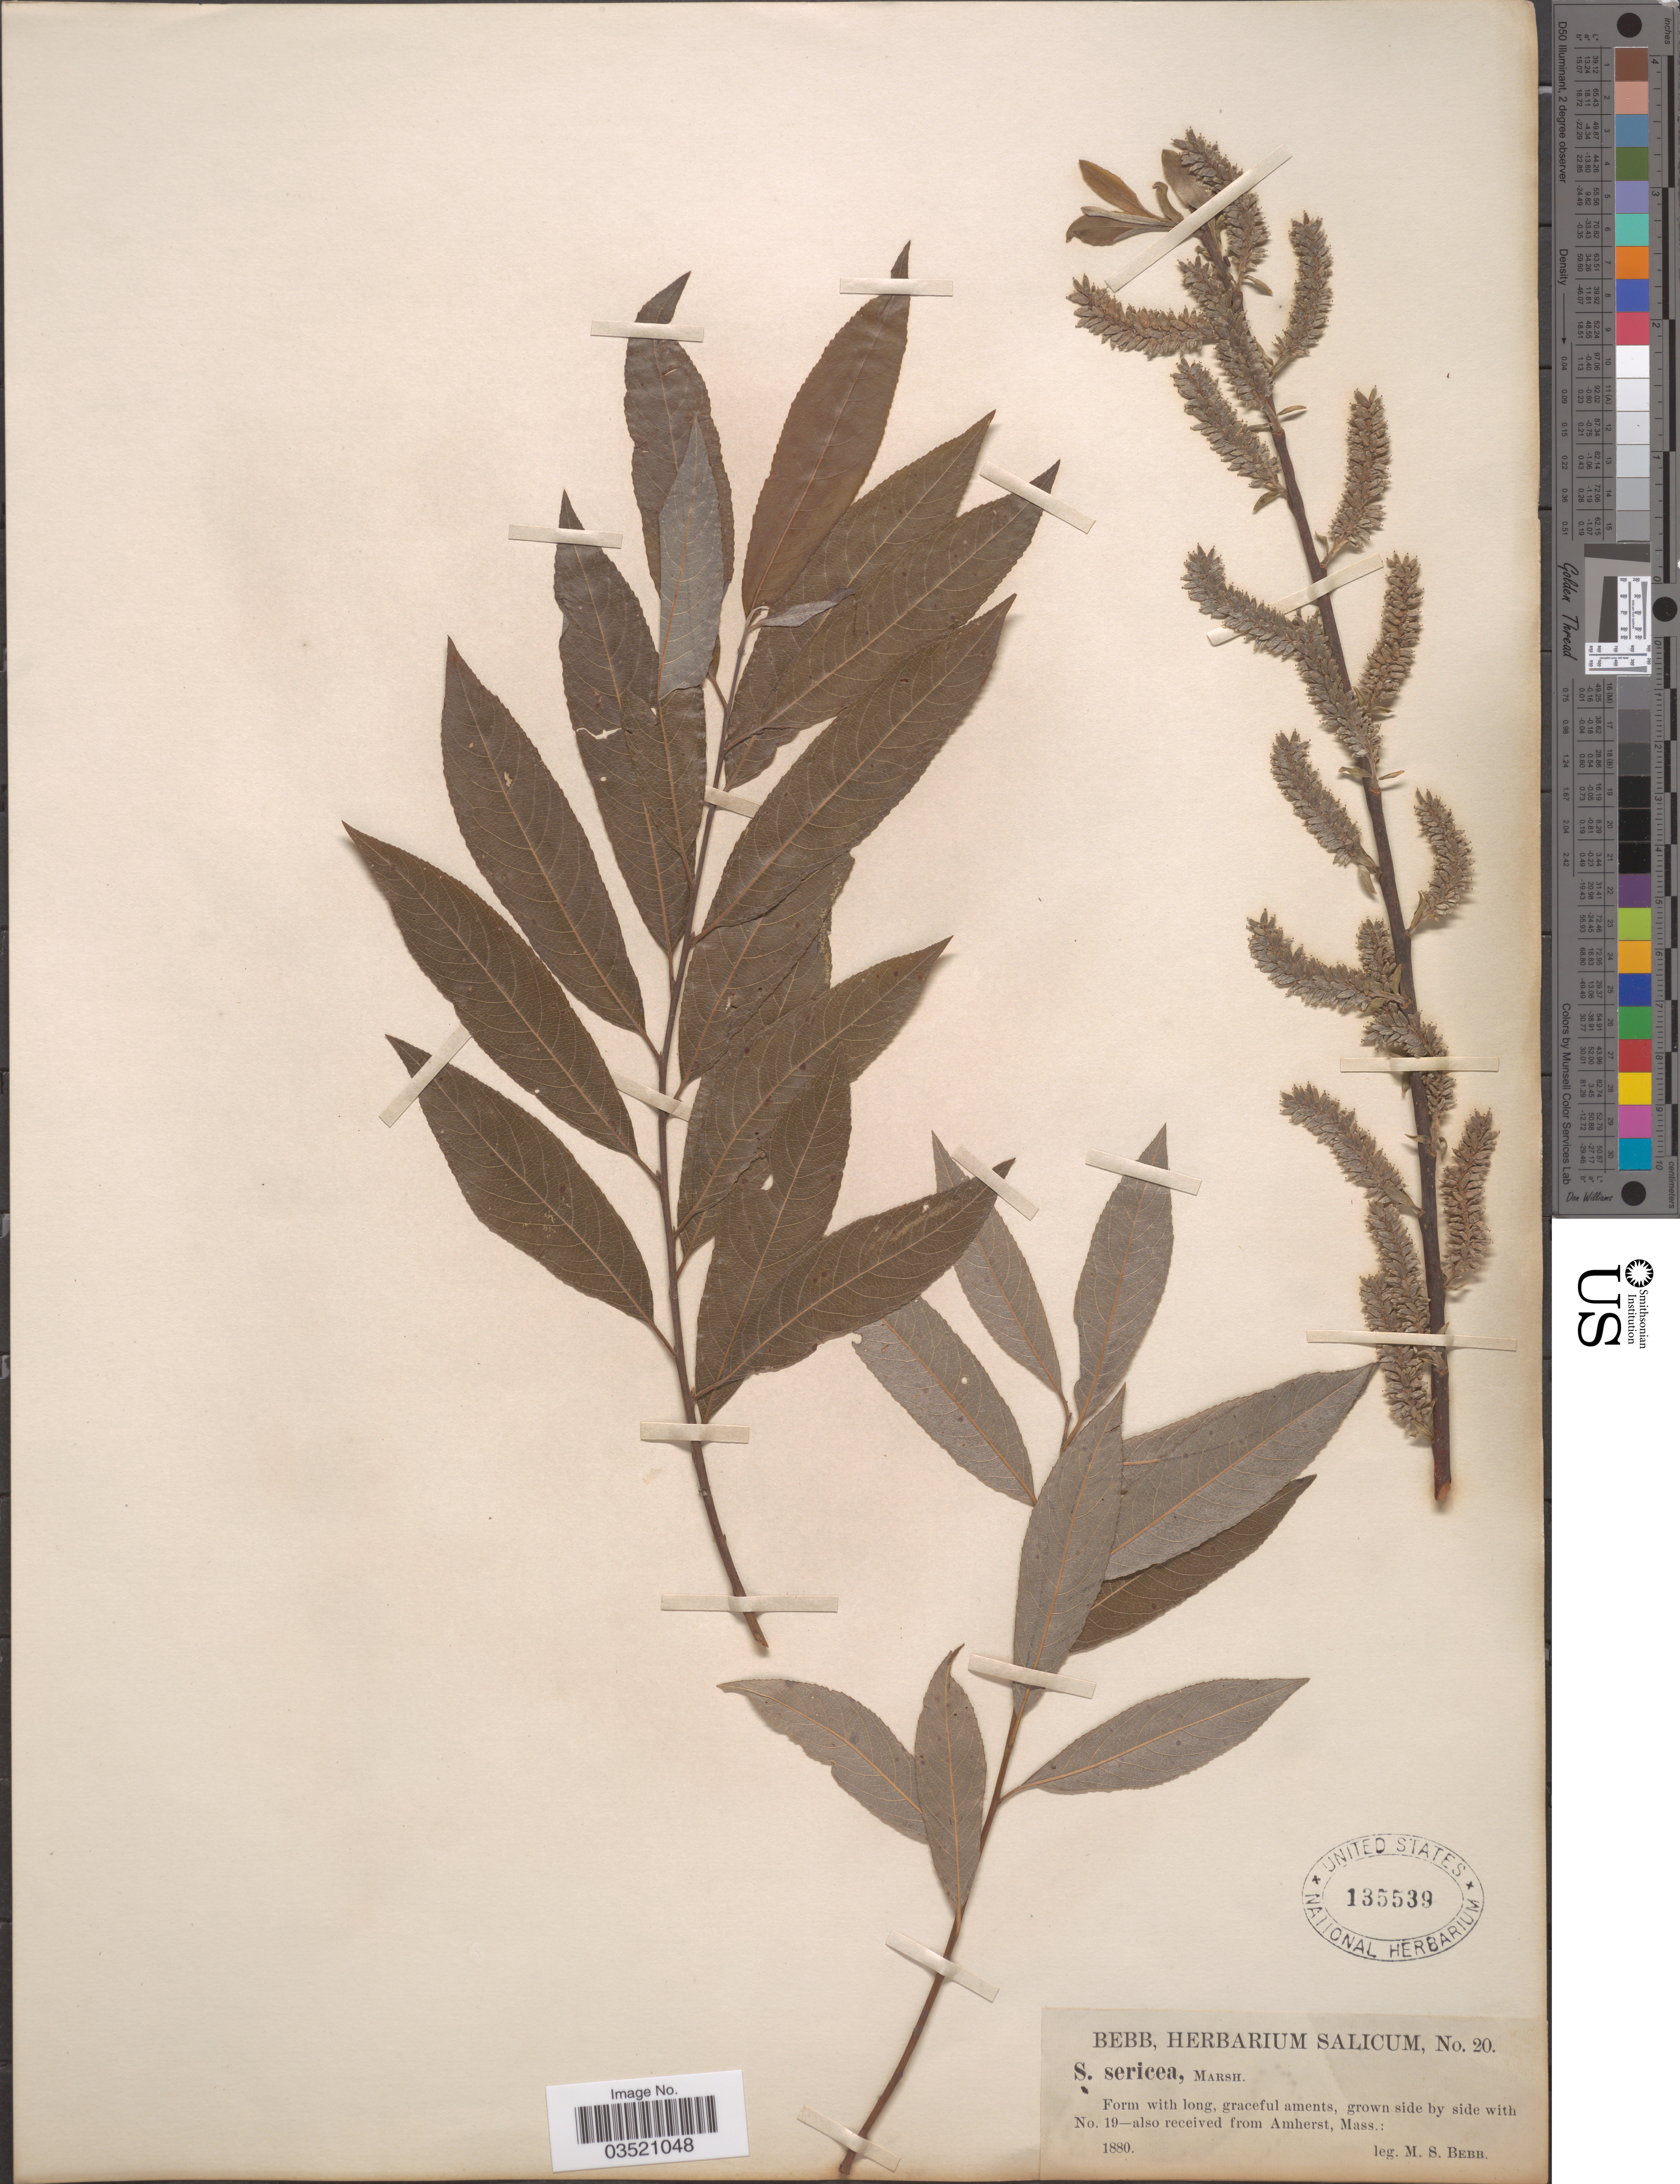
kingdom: Plantae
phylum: Tracheophyta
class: Magnoliopsida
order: Malpighiales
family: Salicaceae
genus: Salix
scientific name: Salix sericea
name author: Marshall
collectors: M. Bebb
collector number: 20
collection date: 1880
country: United States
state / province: Massachusetts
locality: Amherst. [unsure placement]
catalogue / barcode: US 135539